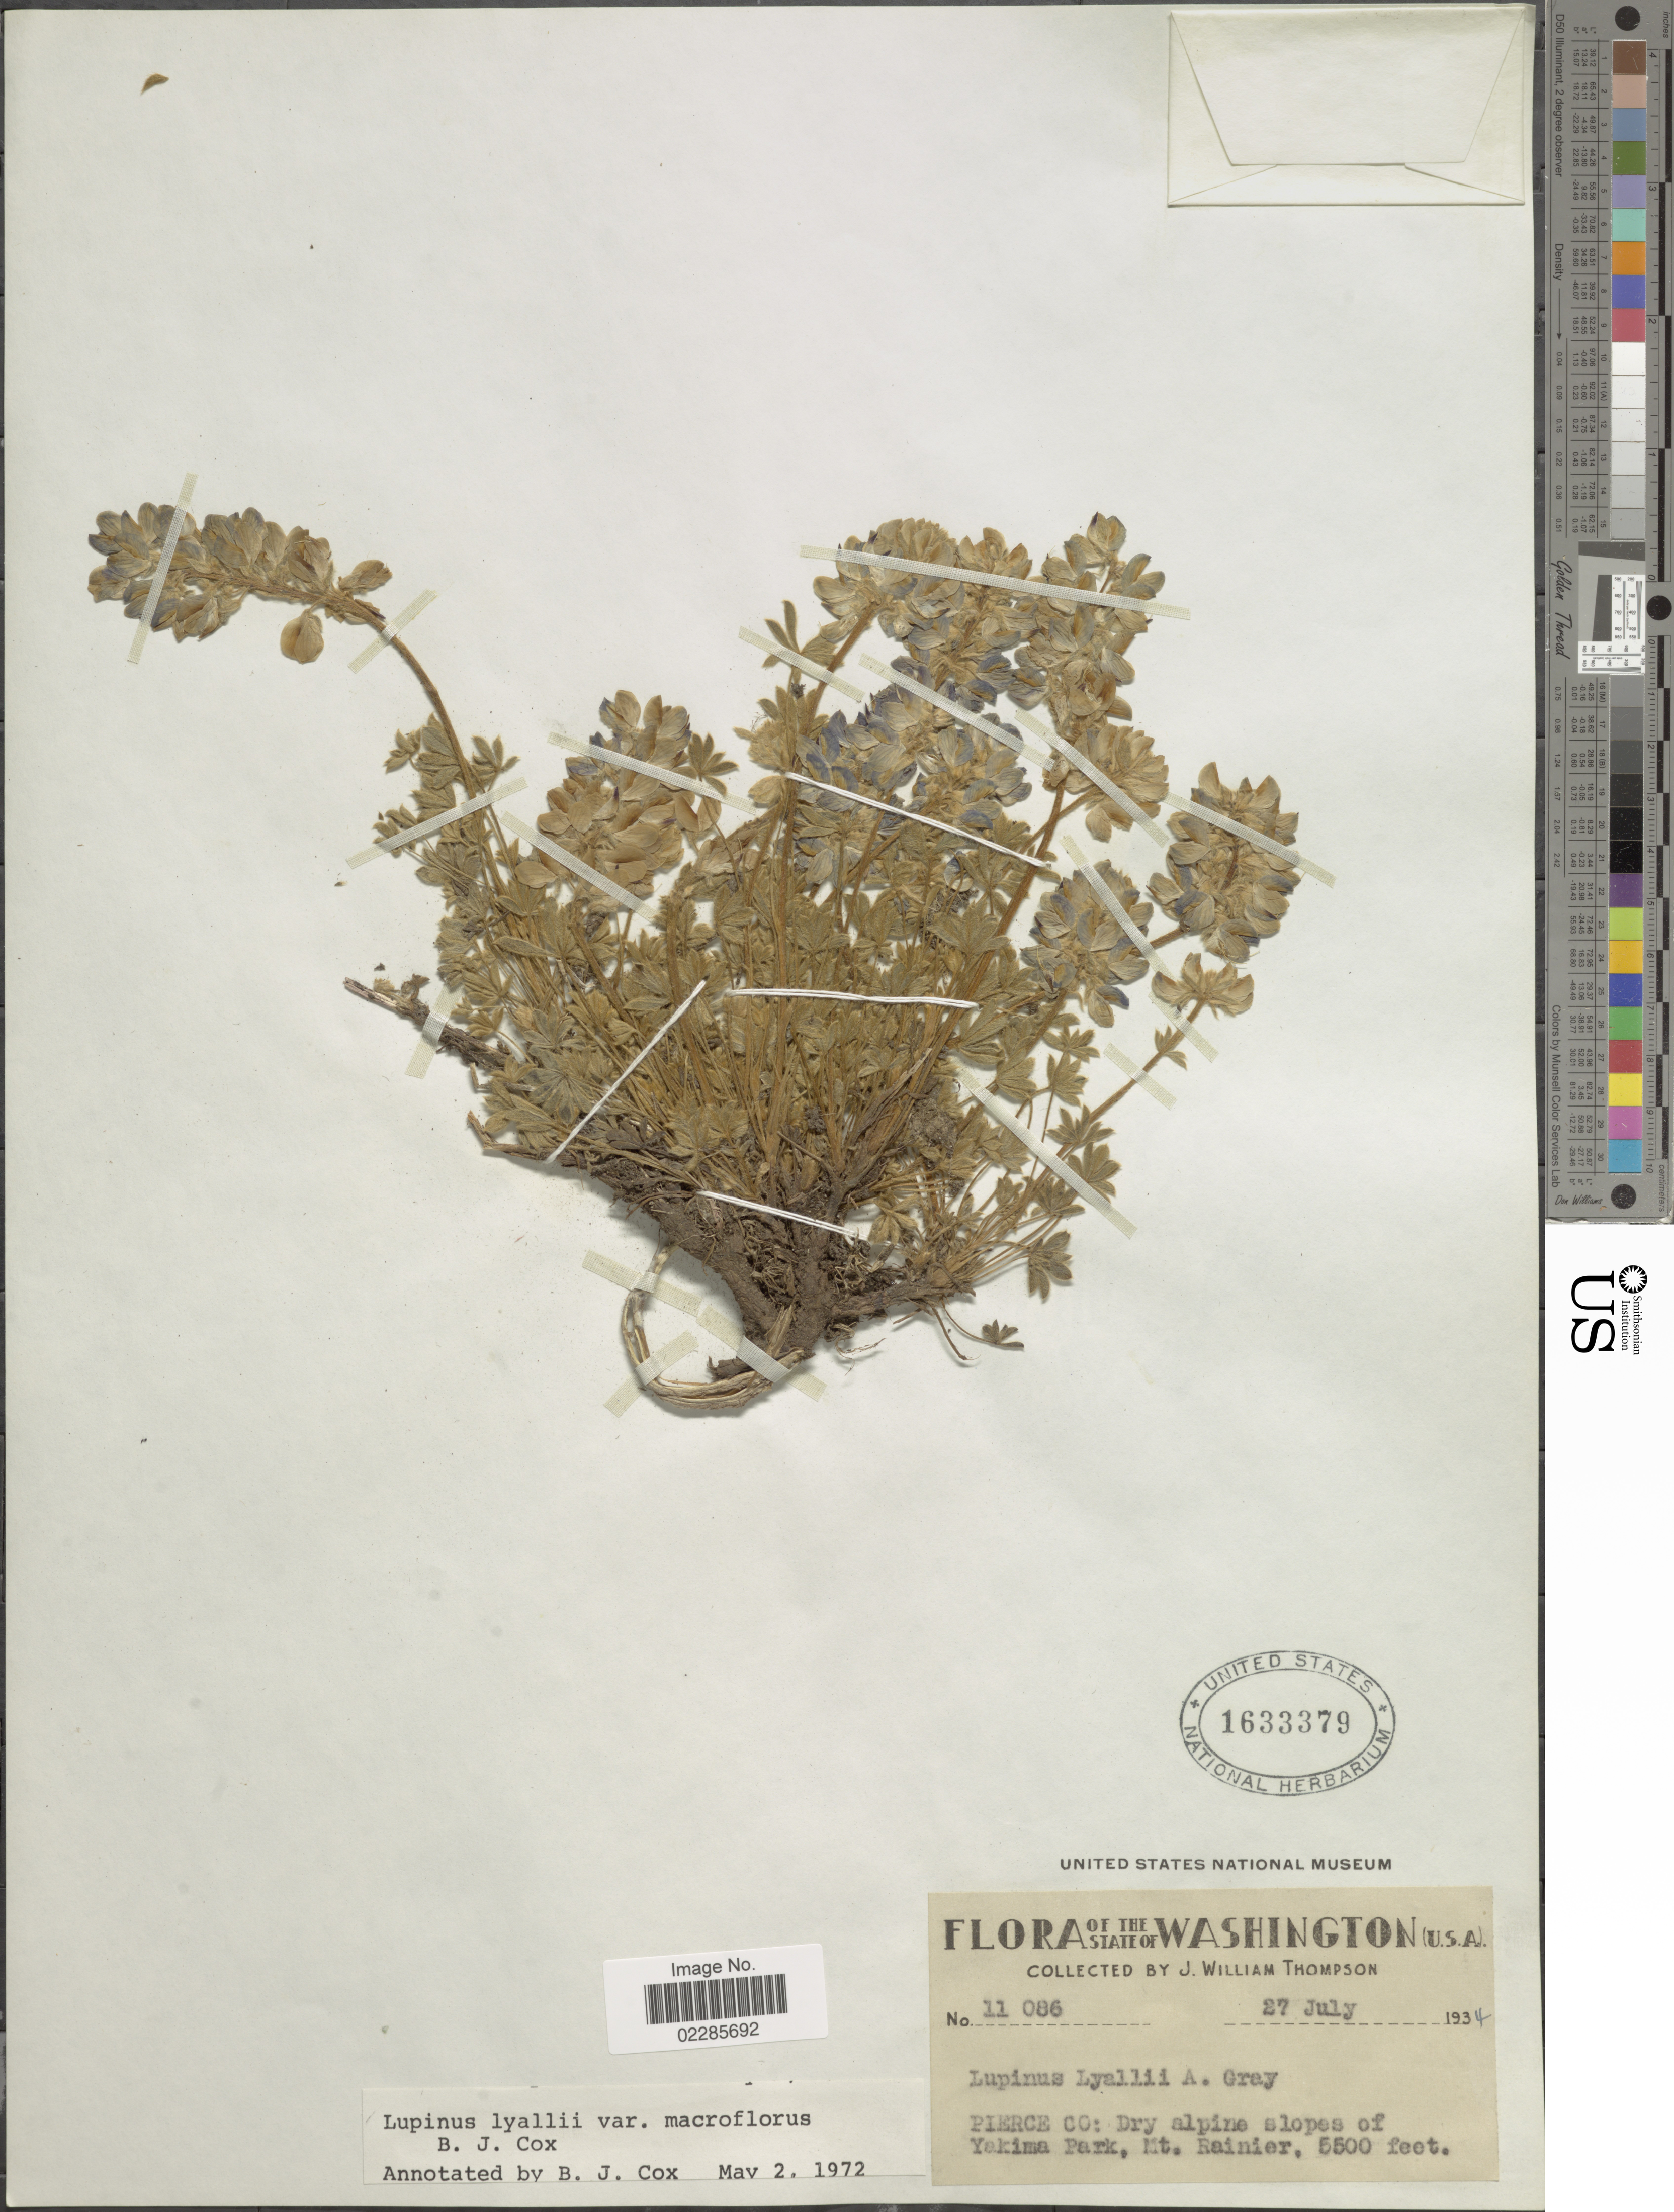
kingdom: Plantae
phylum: Tracheophyta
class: Magnoliopsida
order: Fabales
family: Fabaceae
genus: Lupinus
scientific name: Lupinus lyallii var. macroflorus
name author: B.J. Cox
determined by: Cox, B. J.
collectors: J. W. Thompson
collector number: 11086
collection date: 1934-07-27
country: United States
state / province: Washington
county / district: Yakima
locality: Pierce Co: Dry alpine slopes of Yakima Park, Mt Rainier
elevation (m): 1676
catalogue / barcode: US 1633379